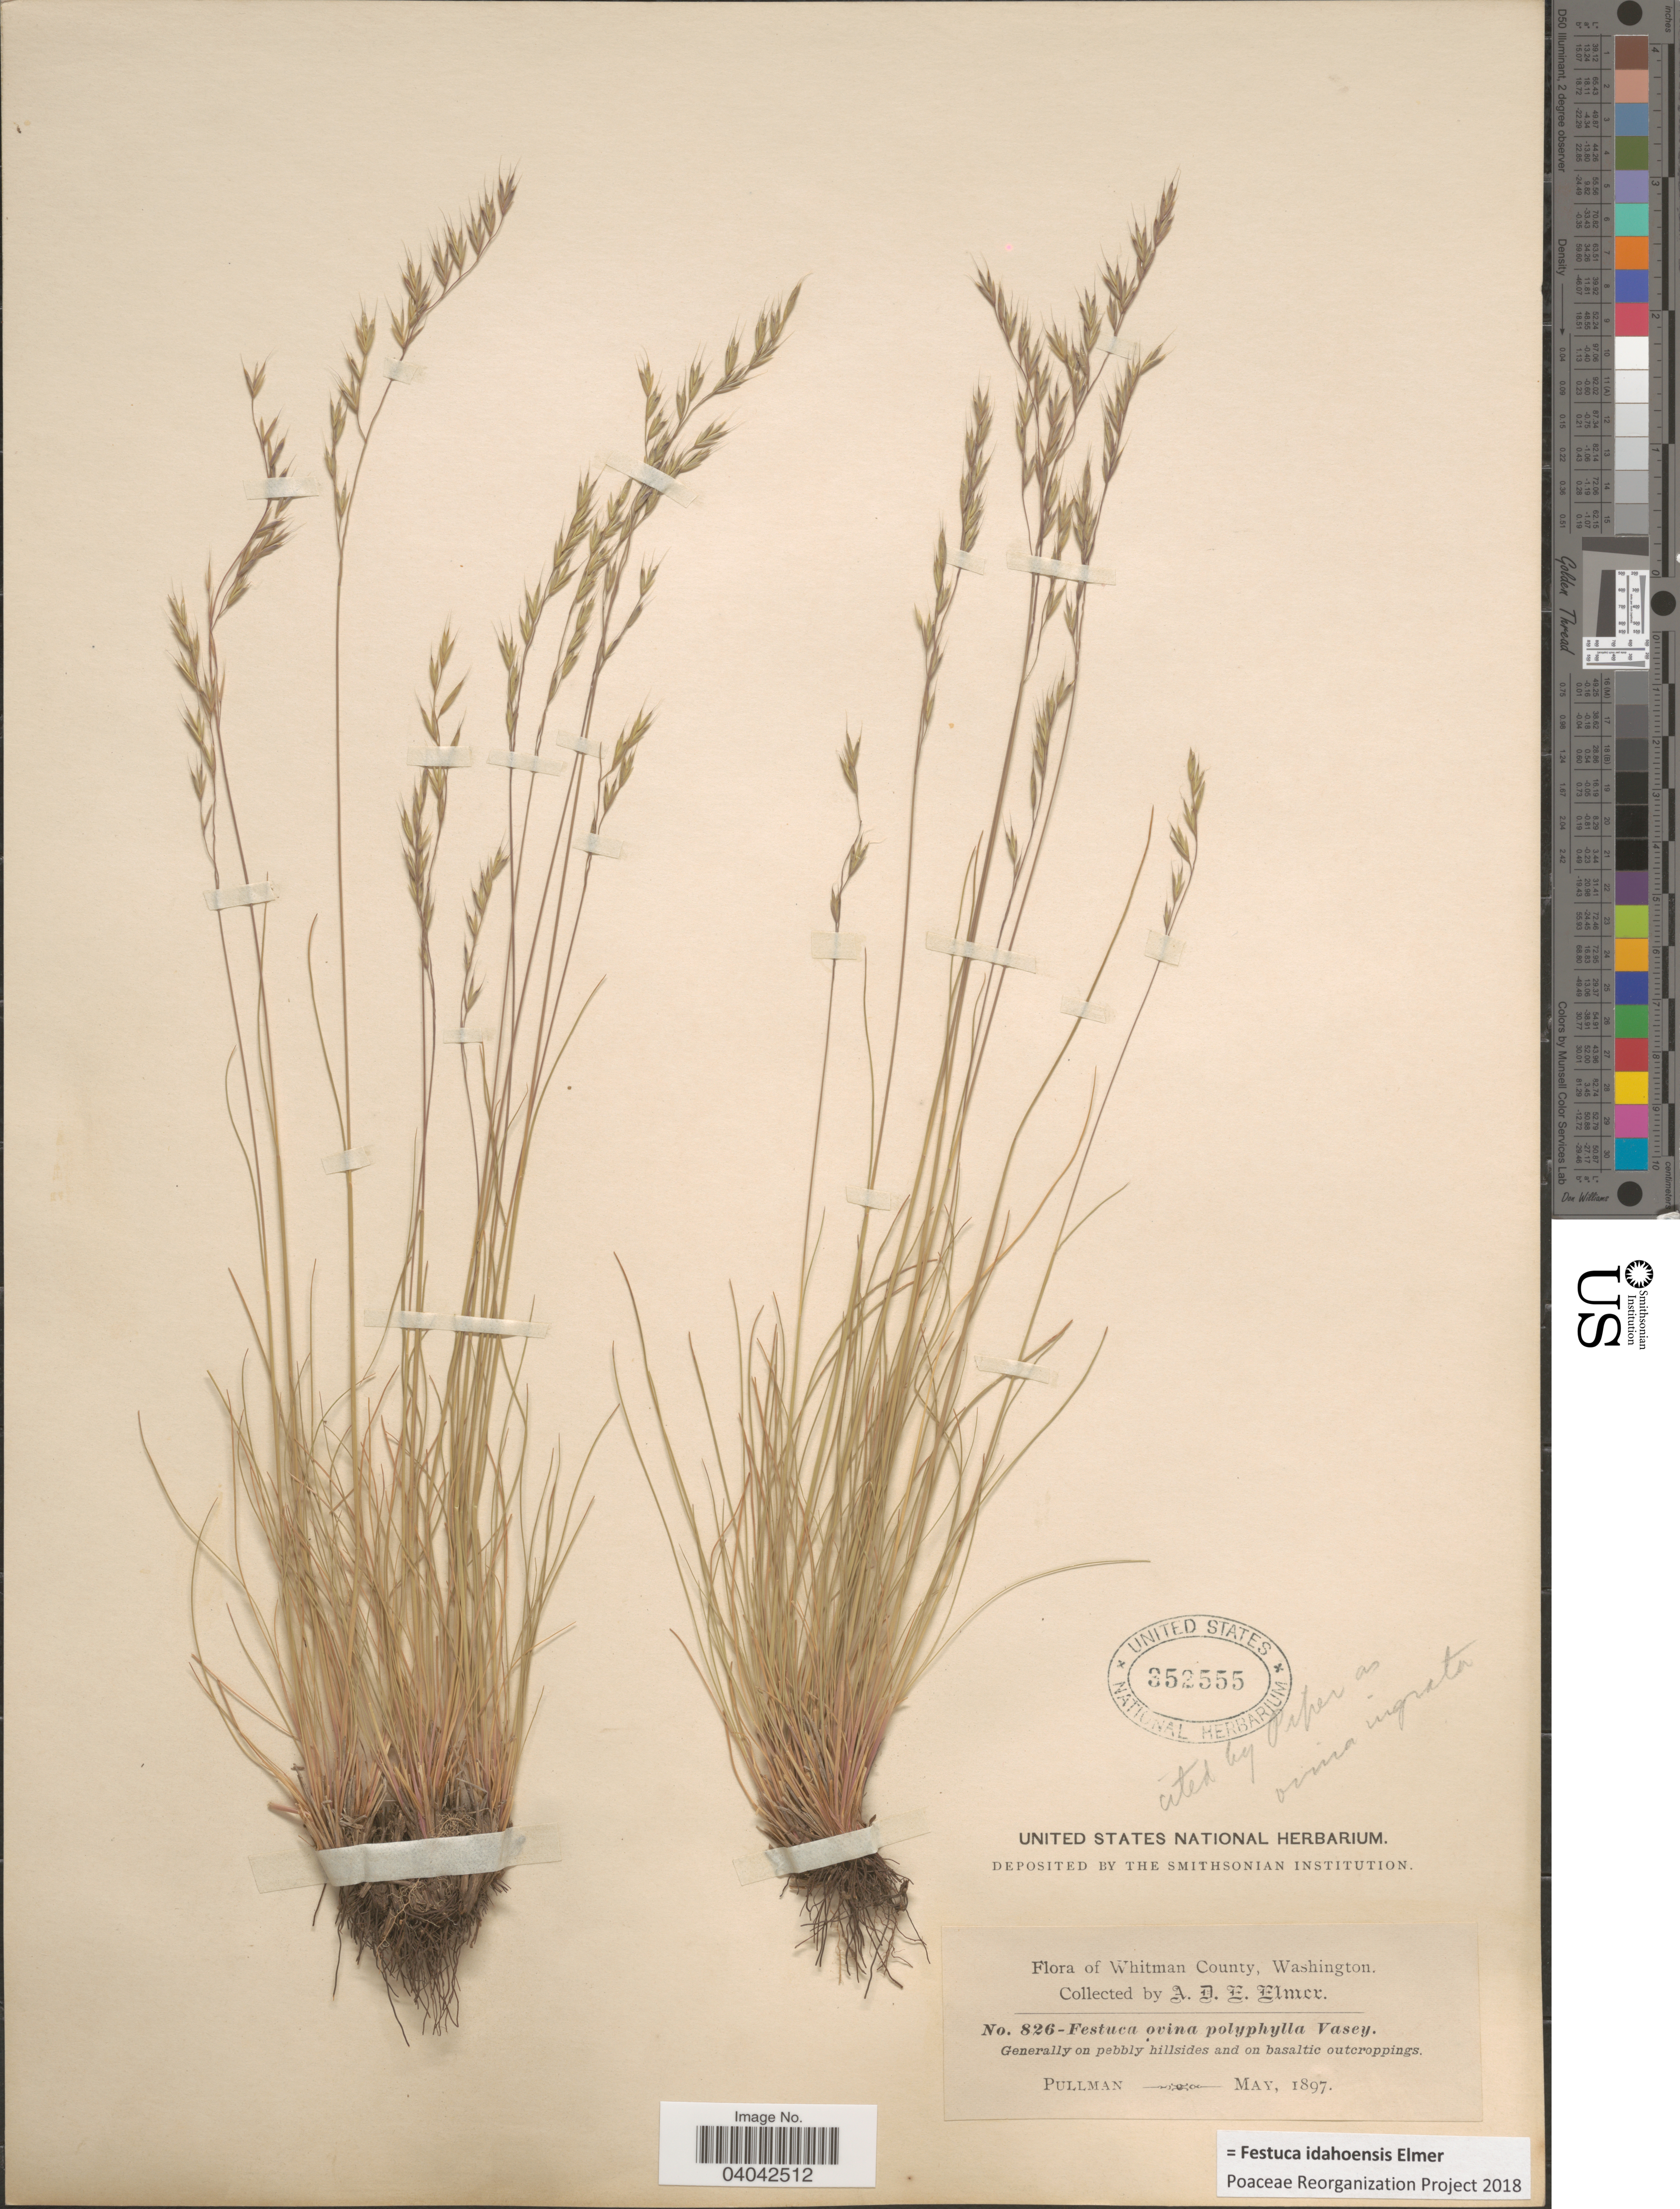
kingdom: Plantae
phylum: Tracheophyta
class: Liliopsida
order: Poales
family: Poaceae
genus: Festuca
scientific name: Festuca idahoensis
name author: Elmer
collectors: A. D. E. Elmer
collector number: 826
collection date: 1897-05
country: United States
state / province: Washington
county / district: Whitman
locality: Whitman County. Pullman.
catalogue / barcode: US 352555